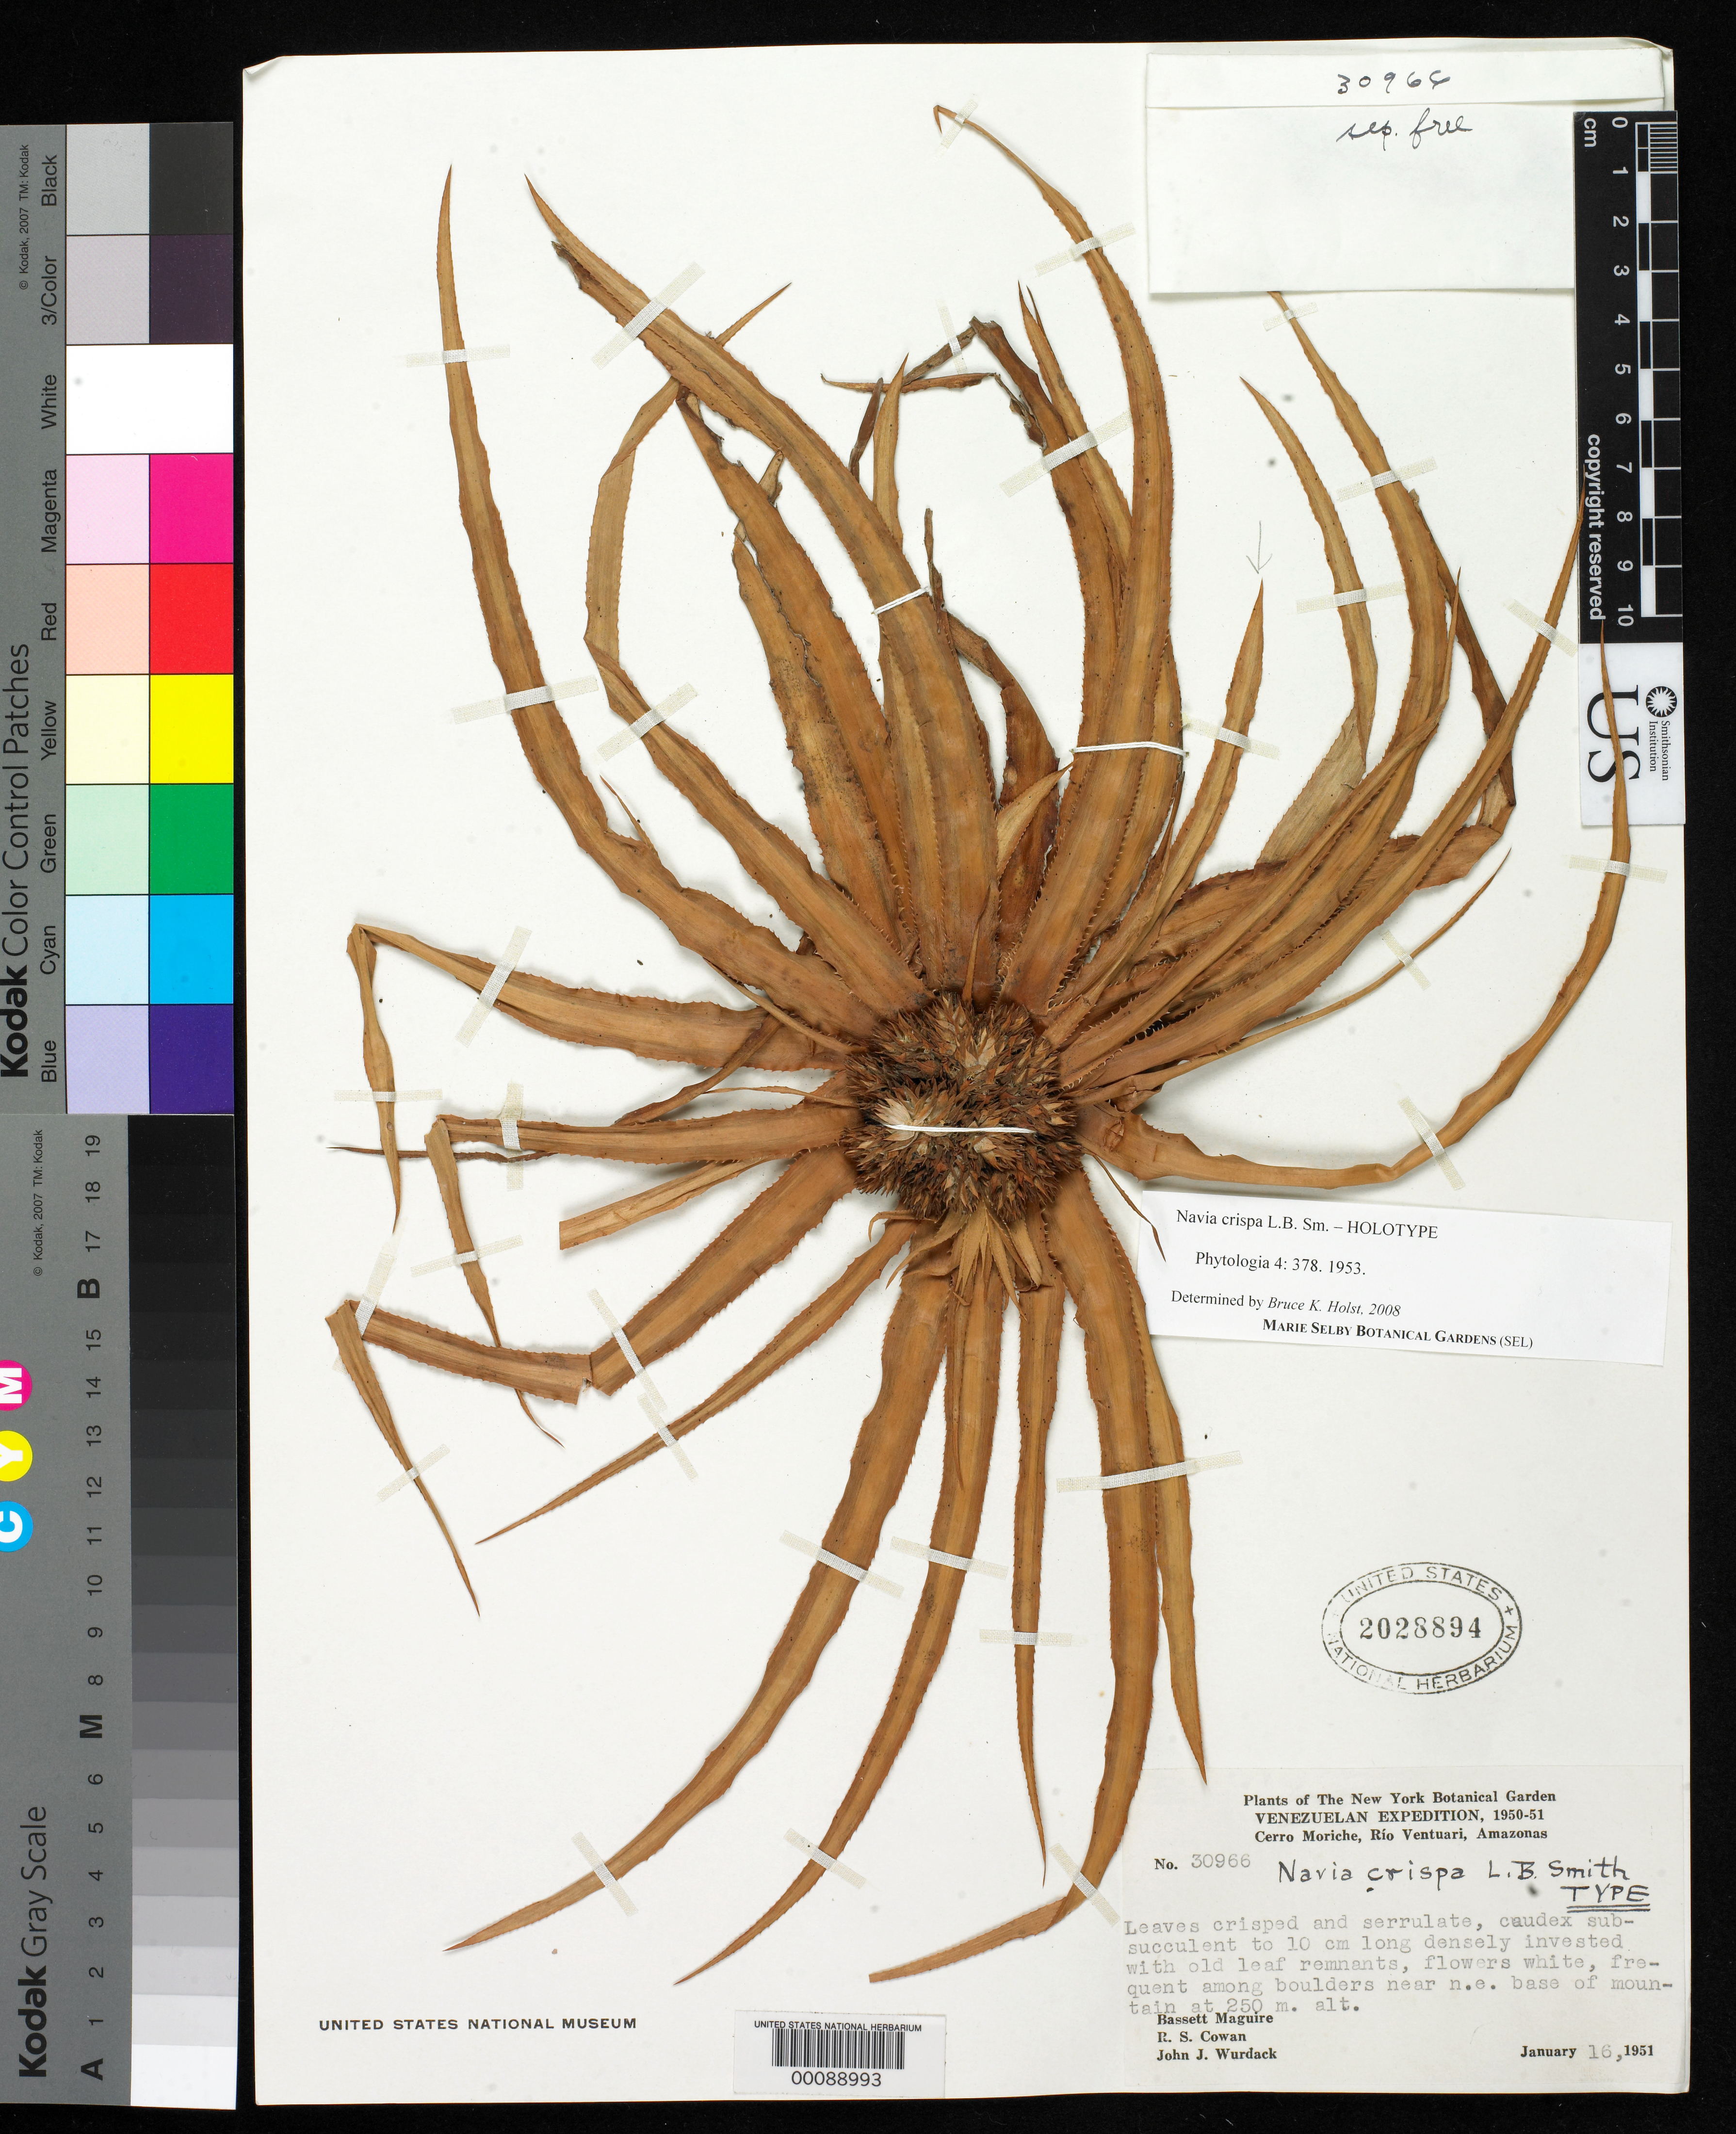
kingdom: Plantae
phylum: Tracheophyta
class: Liliopsida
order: Poales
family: Bromeliaceae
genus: Navia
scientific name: Navia crispa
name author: L.B. Sm.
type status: Holotype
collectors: B. Maguire, R. S. Cowan & J. J. Wurdack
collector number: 30966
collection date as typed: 16 Jan 1951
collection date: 1951-01-16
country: Venezuela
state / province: Amazonas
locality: Cerro Moriche, Rio Ventuari.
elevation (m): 250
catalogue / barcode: US 2028894